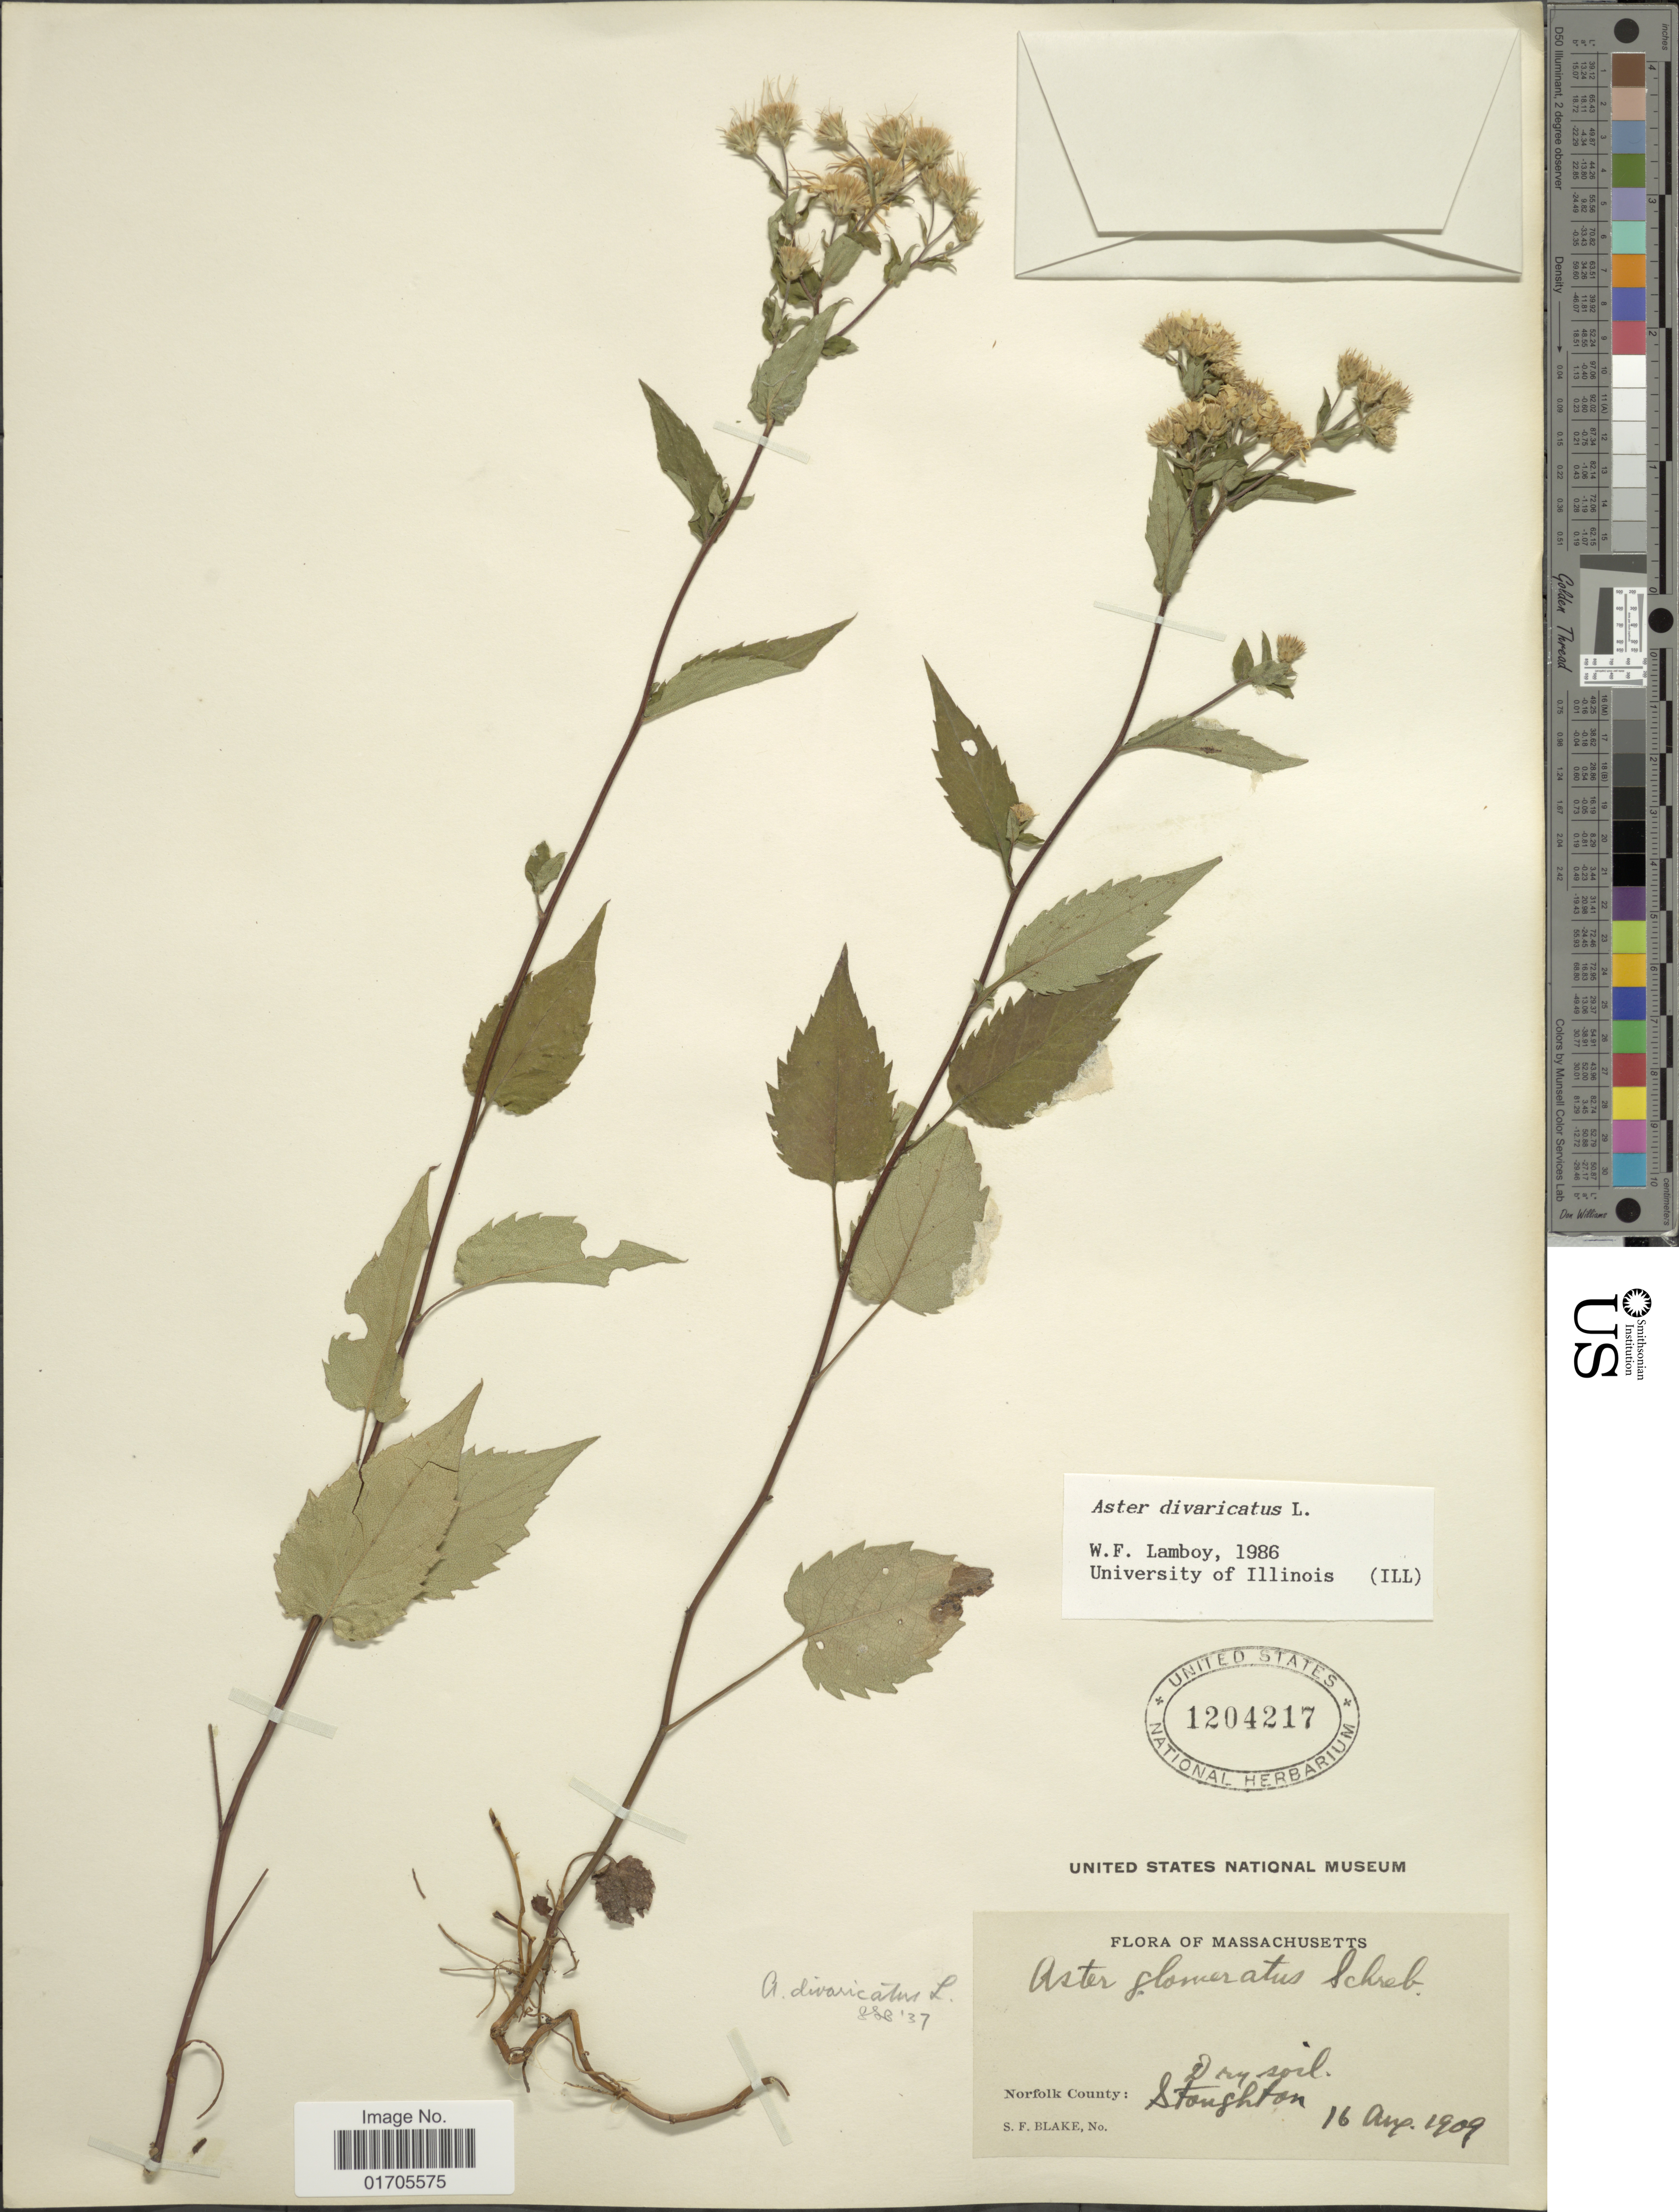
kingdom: Plantae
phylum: Tracheophyta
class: Magnoliopsida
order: Asterales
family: Asteraceae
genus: Eurybia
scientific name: Eurybia divaricata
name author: (L.) G.L. Nesom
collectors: S. Blake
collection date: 1909-08-16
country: United States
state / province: Massachusetts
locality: Massachusetts. Norfolk County: Stoughton.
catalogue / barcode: US 1204217